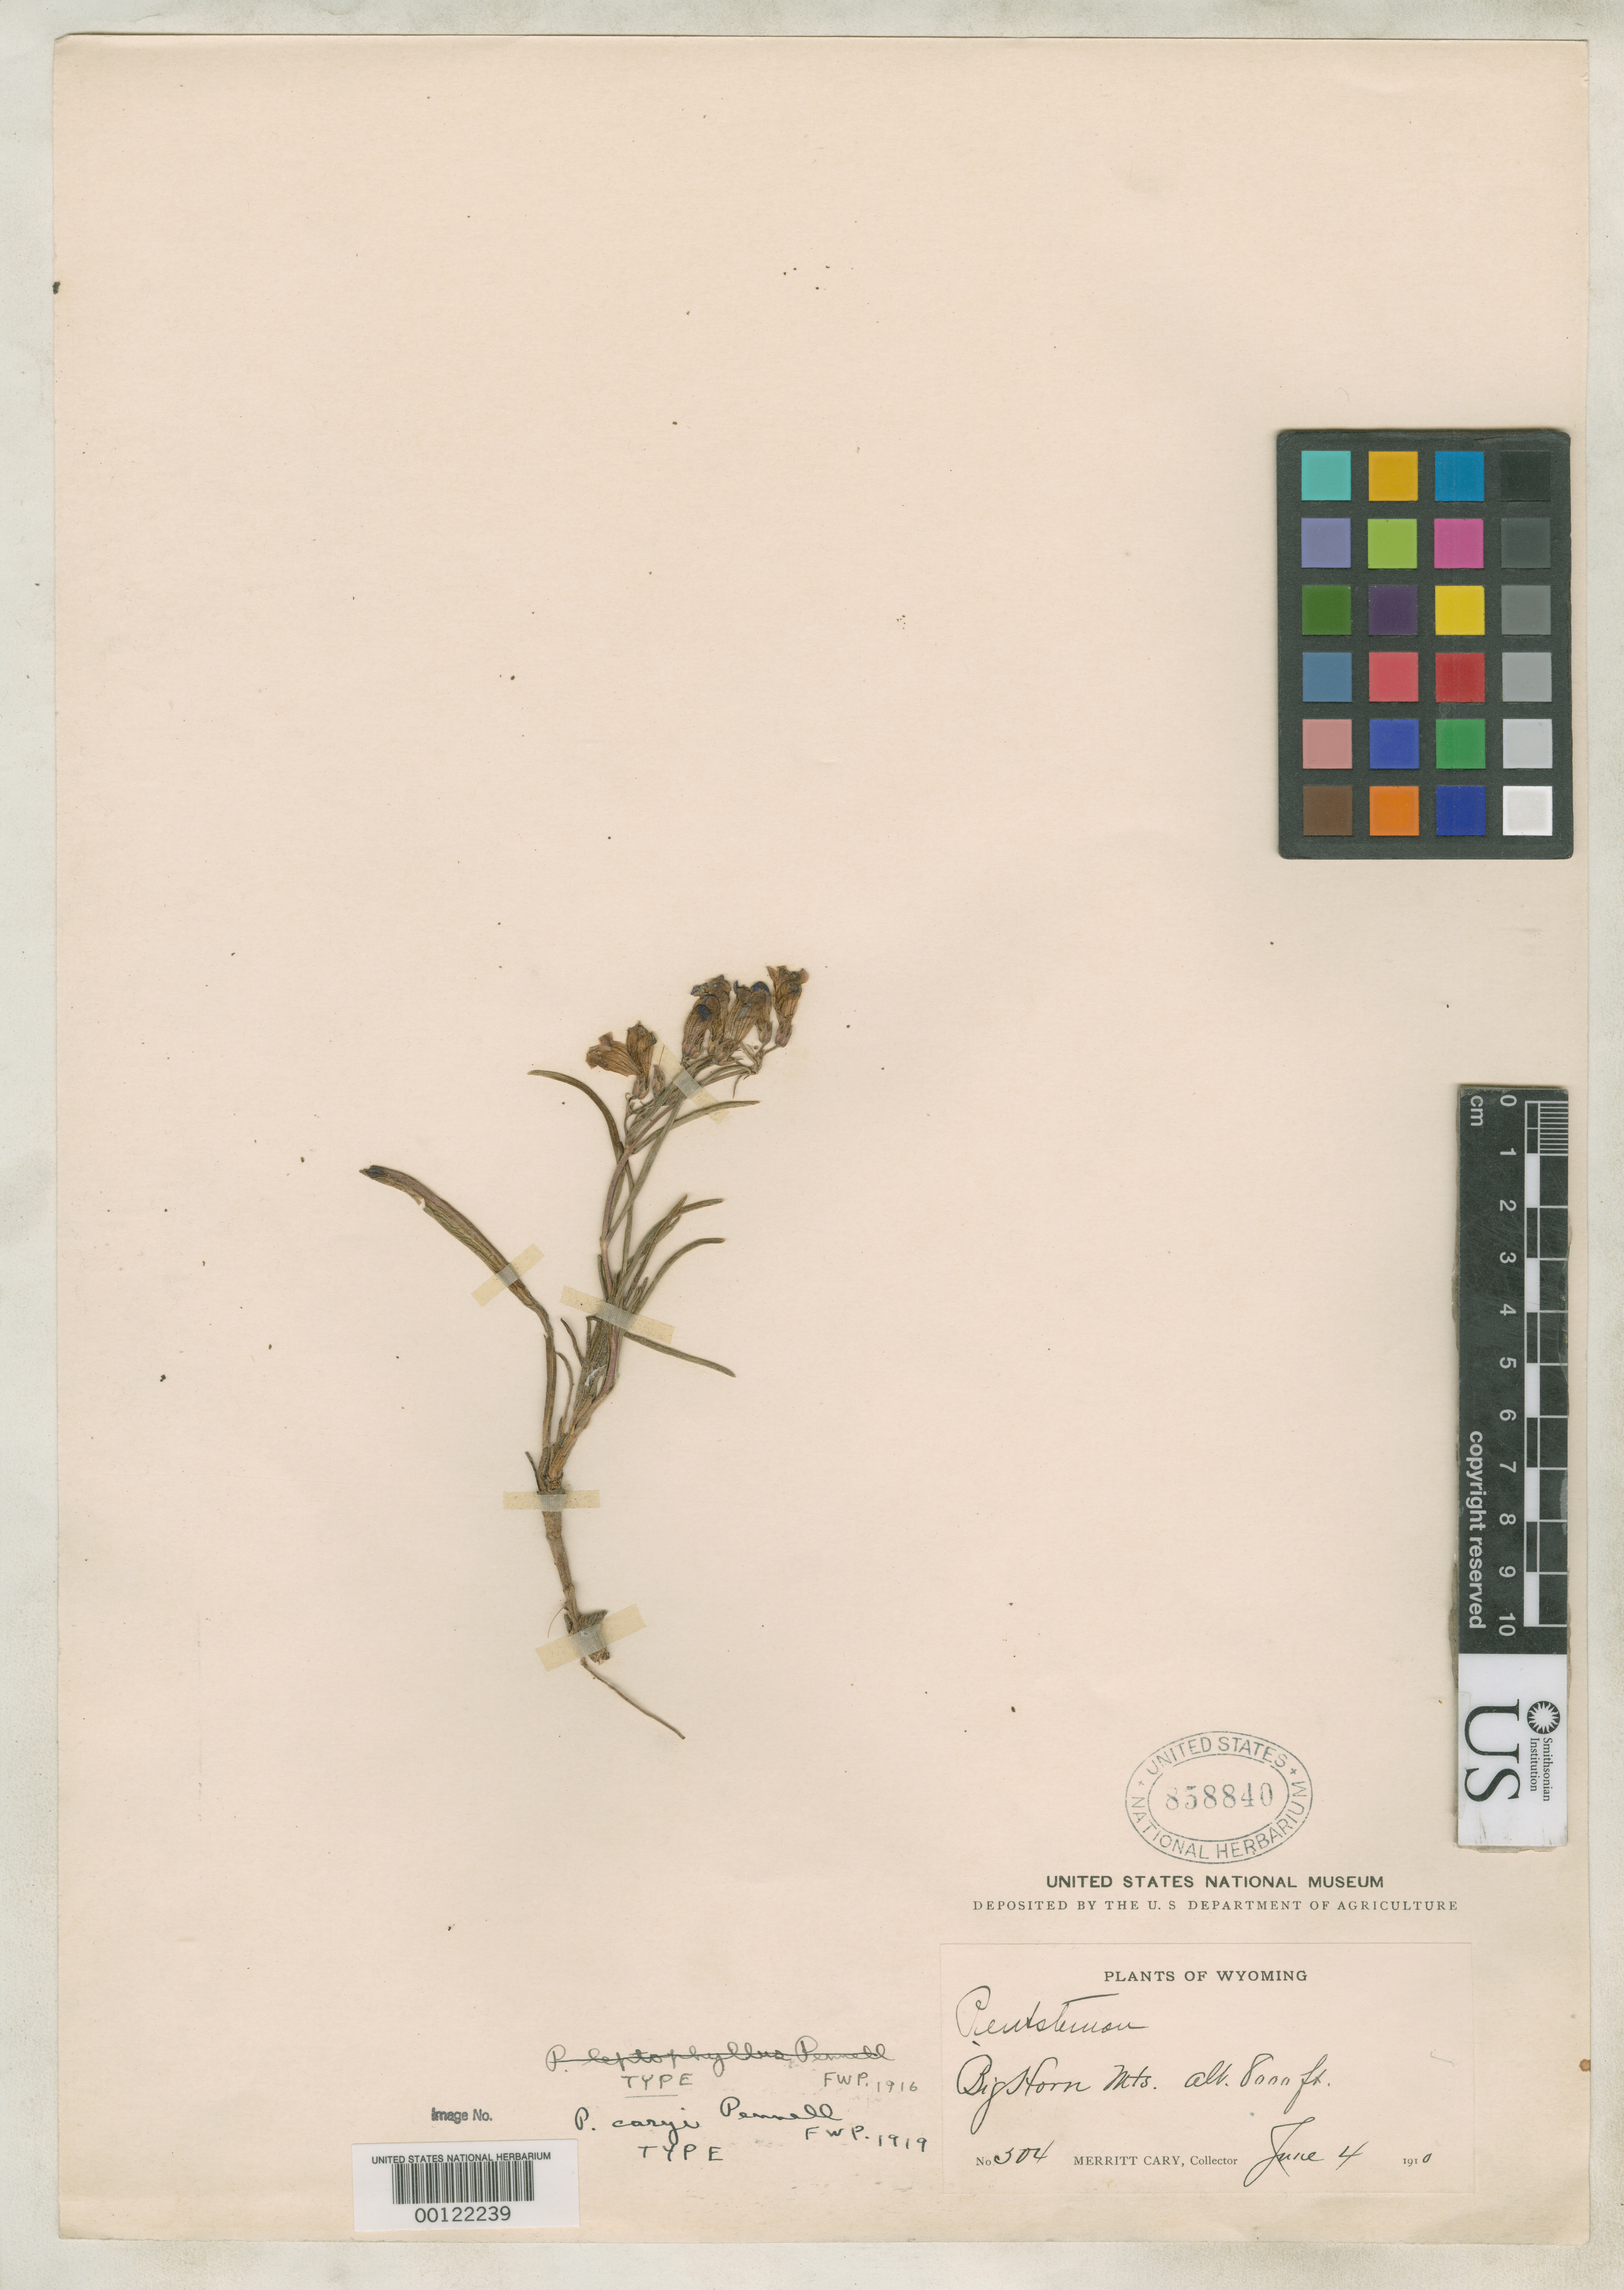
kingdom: Plantae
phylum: Tracheophyta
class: Magnoliopsida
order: Lamiales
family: Plantaginaceae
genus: Penstemon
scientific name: Penstemon caryi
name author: Pennell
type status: Holotype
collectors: M. Cary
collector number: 504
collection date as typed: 04 Jun 1910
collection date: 1910-06-04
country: United States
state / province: Wyoming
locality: Bighorn Mountains.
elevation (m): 2400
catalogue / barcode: US 858840